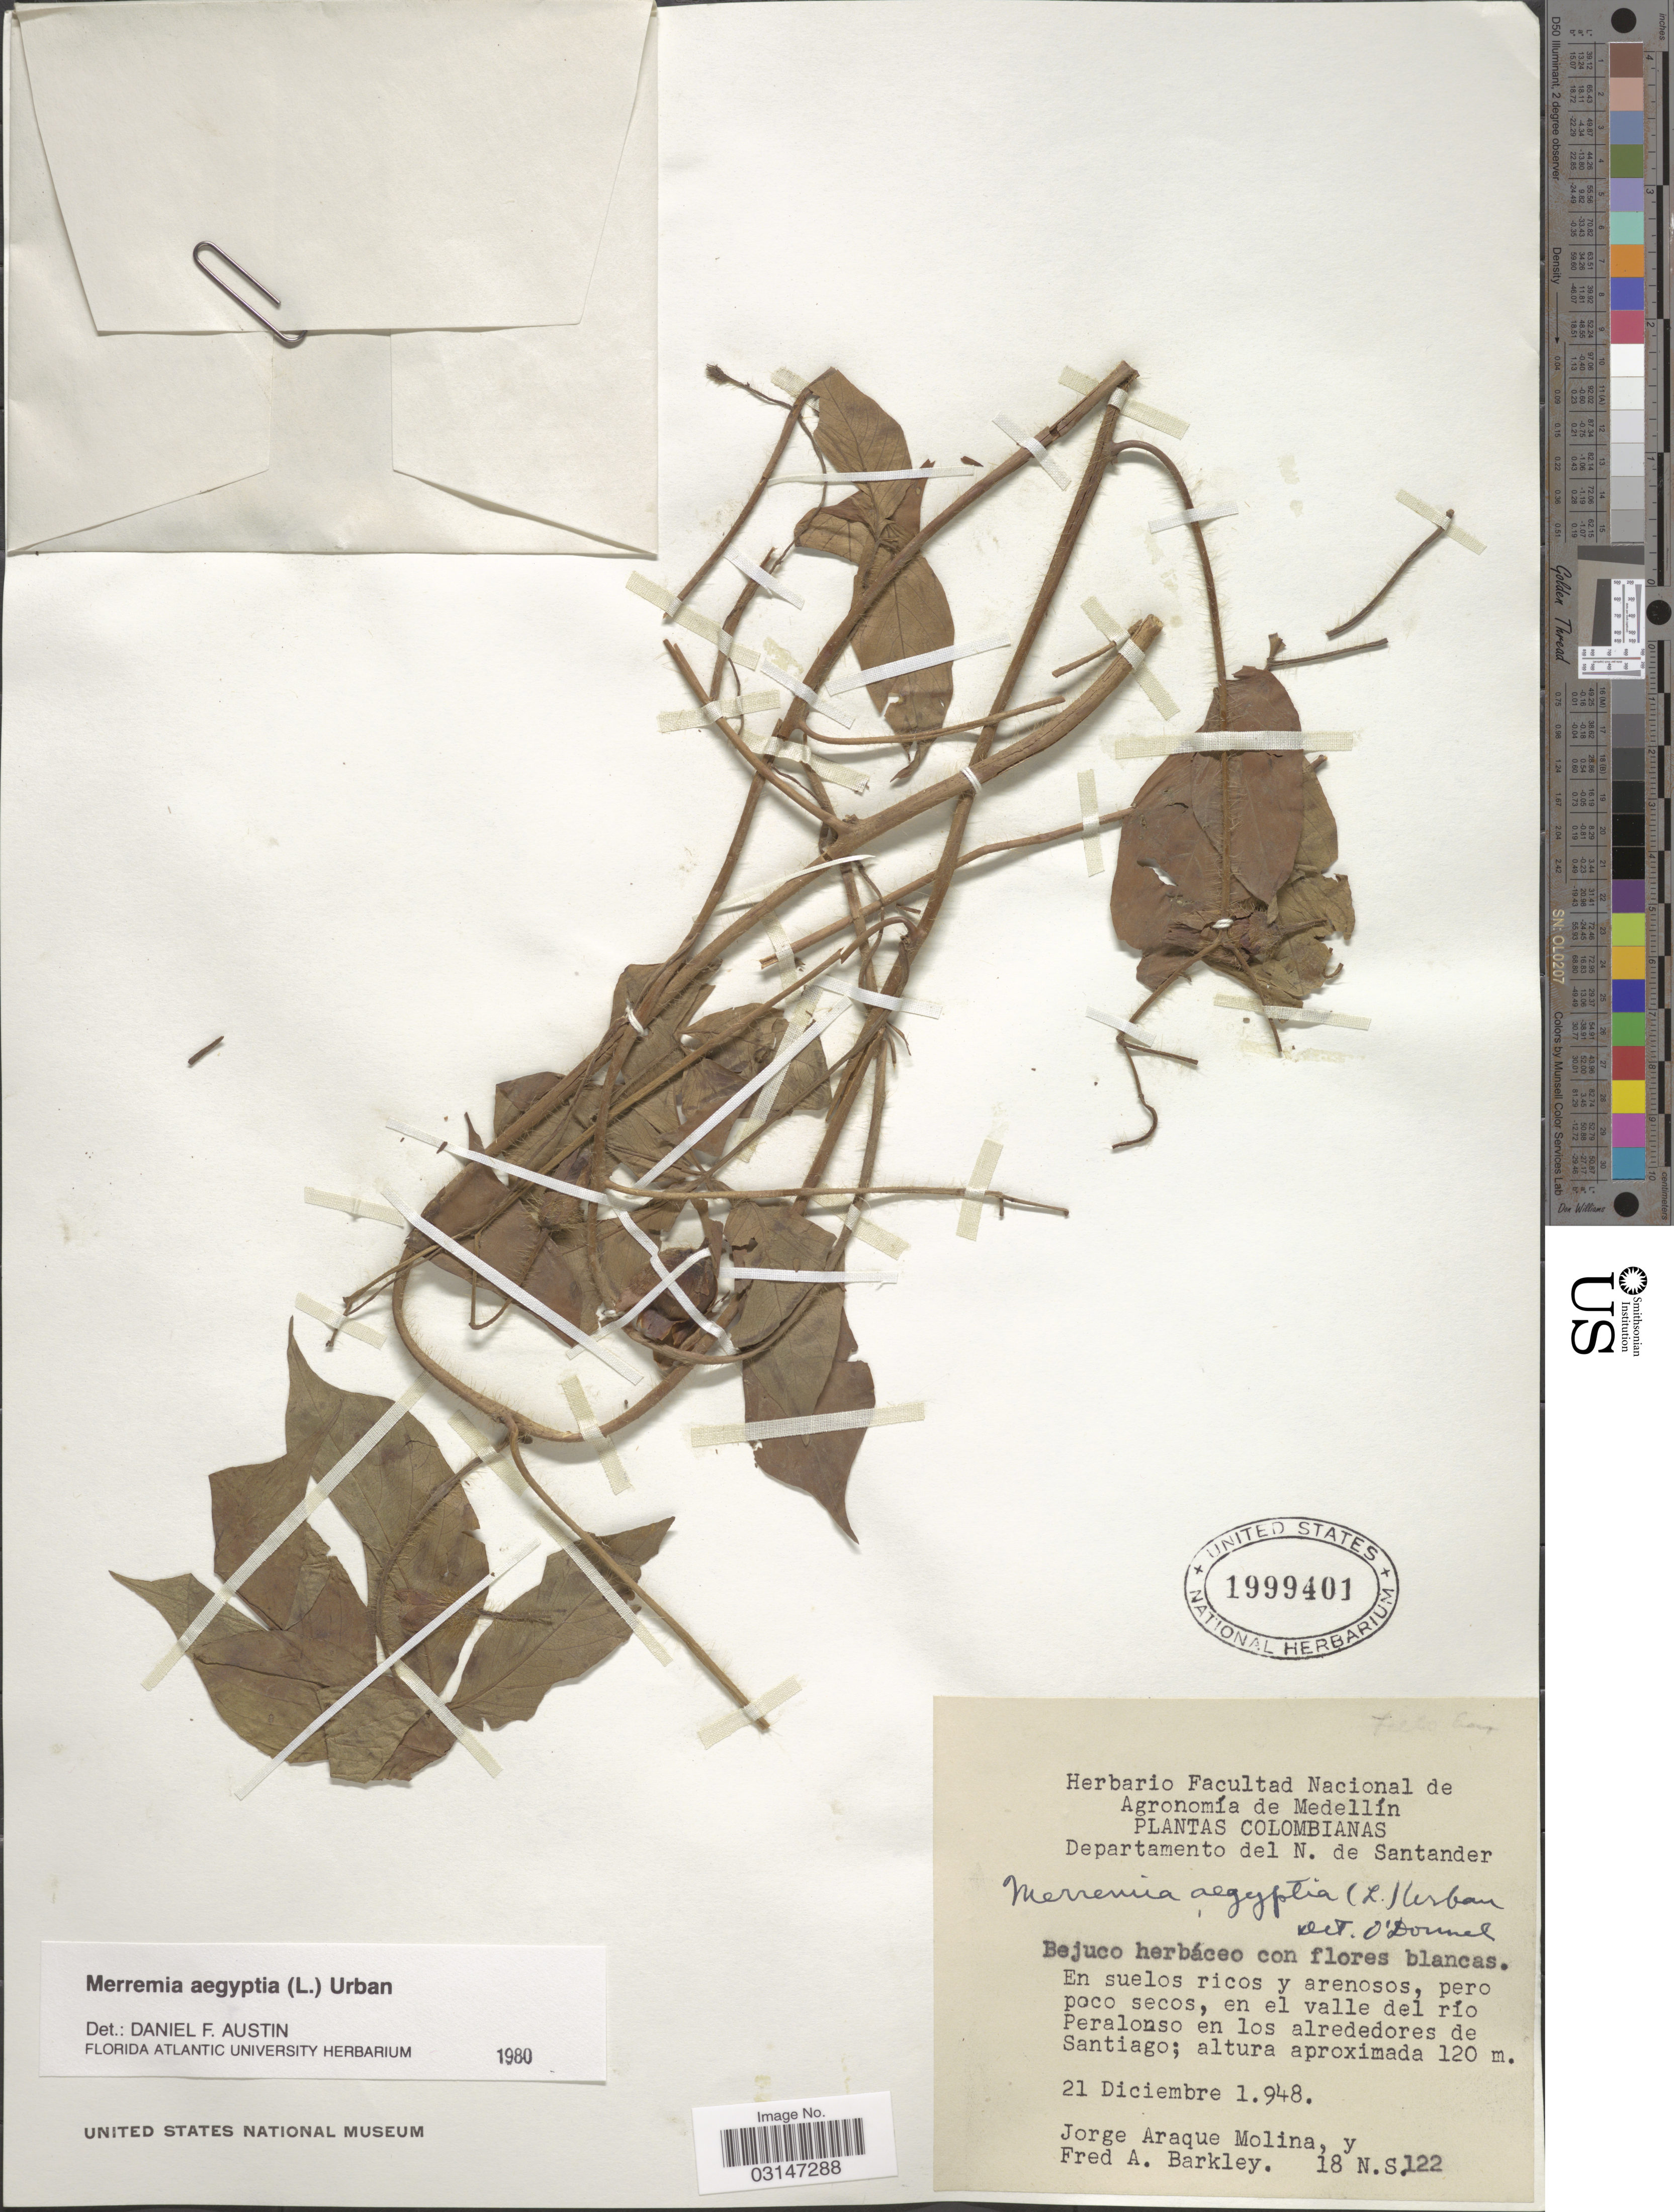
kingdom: Plantae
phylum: Tracheophyta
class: Magnoliopsida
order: Solanales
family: Convolvulaceae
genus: Distimake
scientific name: Distimake aegyptius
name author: (L.) A. R. Simões & Staples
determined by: Strong, Mark T., (BOT), Smithsonian Institution - National Museum of Natural History (UNITED STATES)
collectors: J. Araque Molina & F. A. Barkley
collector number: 18NS122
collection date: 1948-12-21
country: Colombia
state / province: Norte de Santander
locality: Departamento del N. de Santander, En suelos ricos y arenosos, pero poco secos, en el valle del río Peralonso en los alrededores de Santiago.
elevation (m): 120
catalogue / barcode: US 1999401